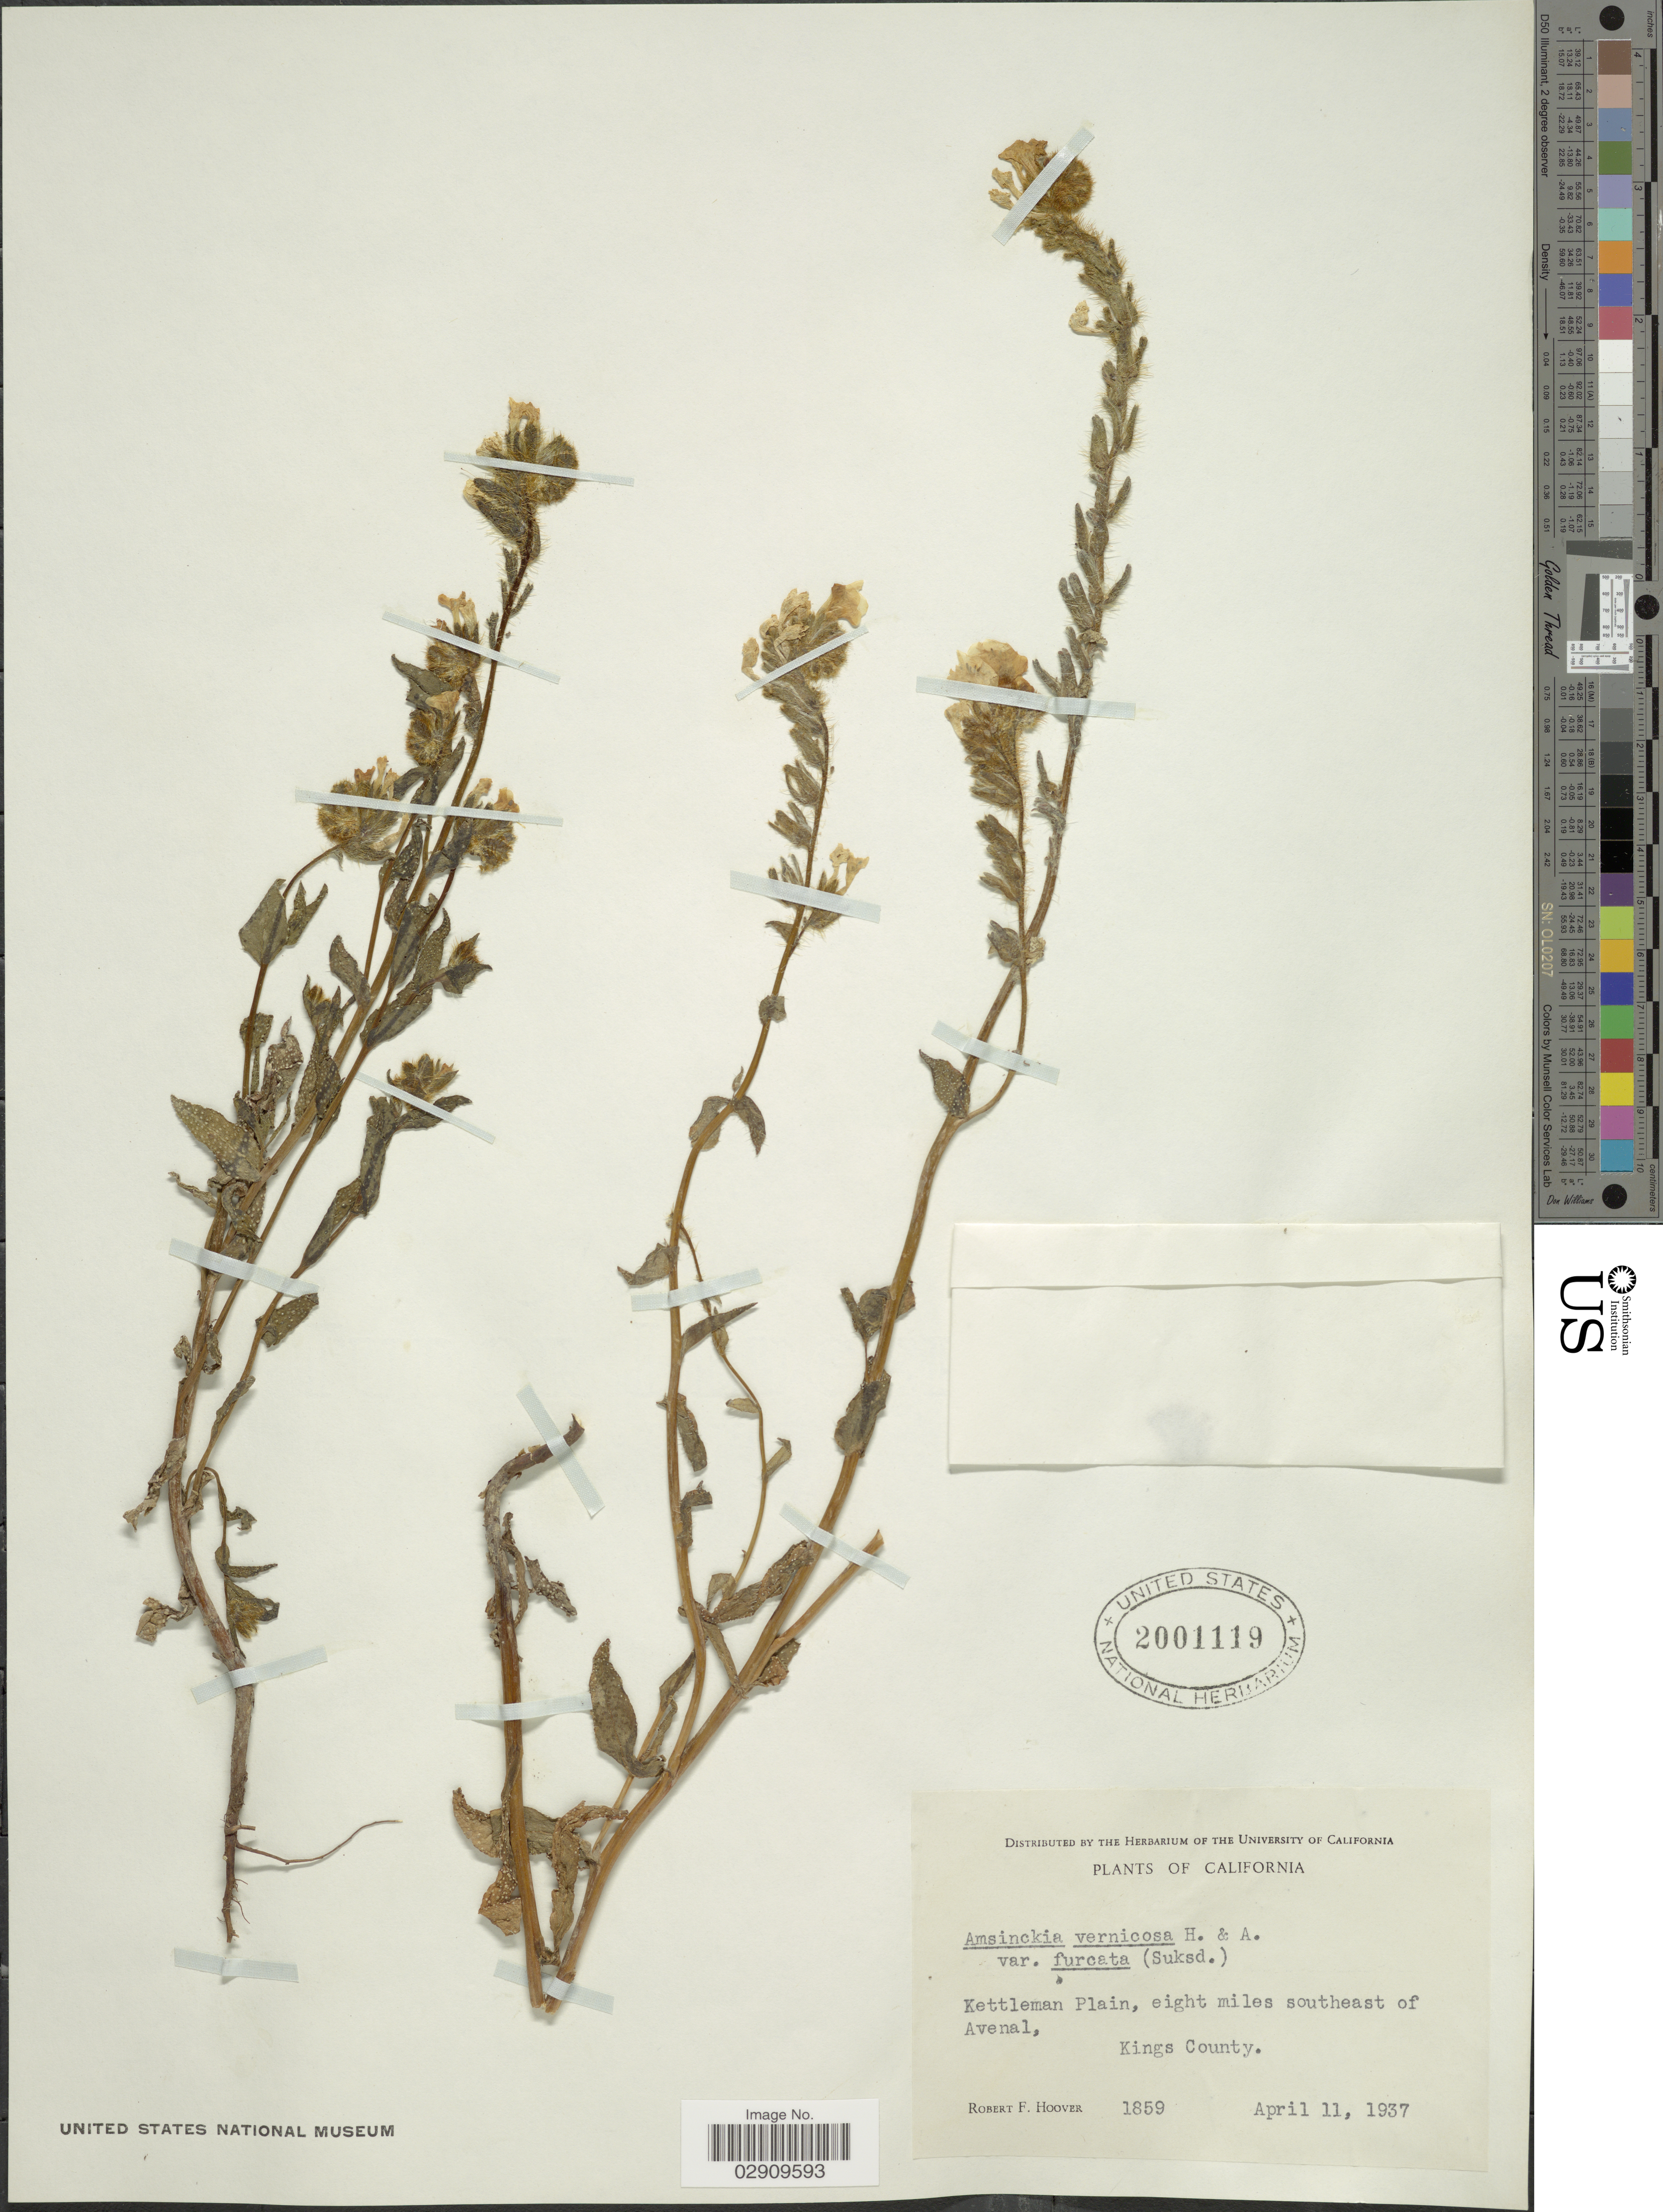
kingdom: Plantae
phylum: Tracheophyta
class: Magnoliopsida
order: Boraginales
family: Boraginaceae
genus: Amsinckia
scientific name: Amsinckia vernicosa var. furcata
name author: (Suksd.) Hoover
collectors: R. F. Hoover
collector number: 1859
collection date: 1937-04-11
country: United States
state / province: California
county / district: Kings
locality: Kettleman Plain, eight miles southeast of Avenal. Kings County.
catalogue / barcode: US 2001119